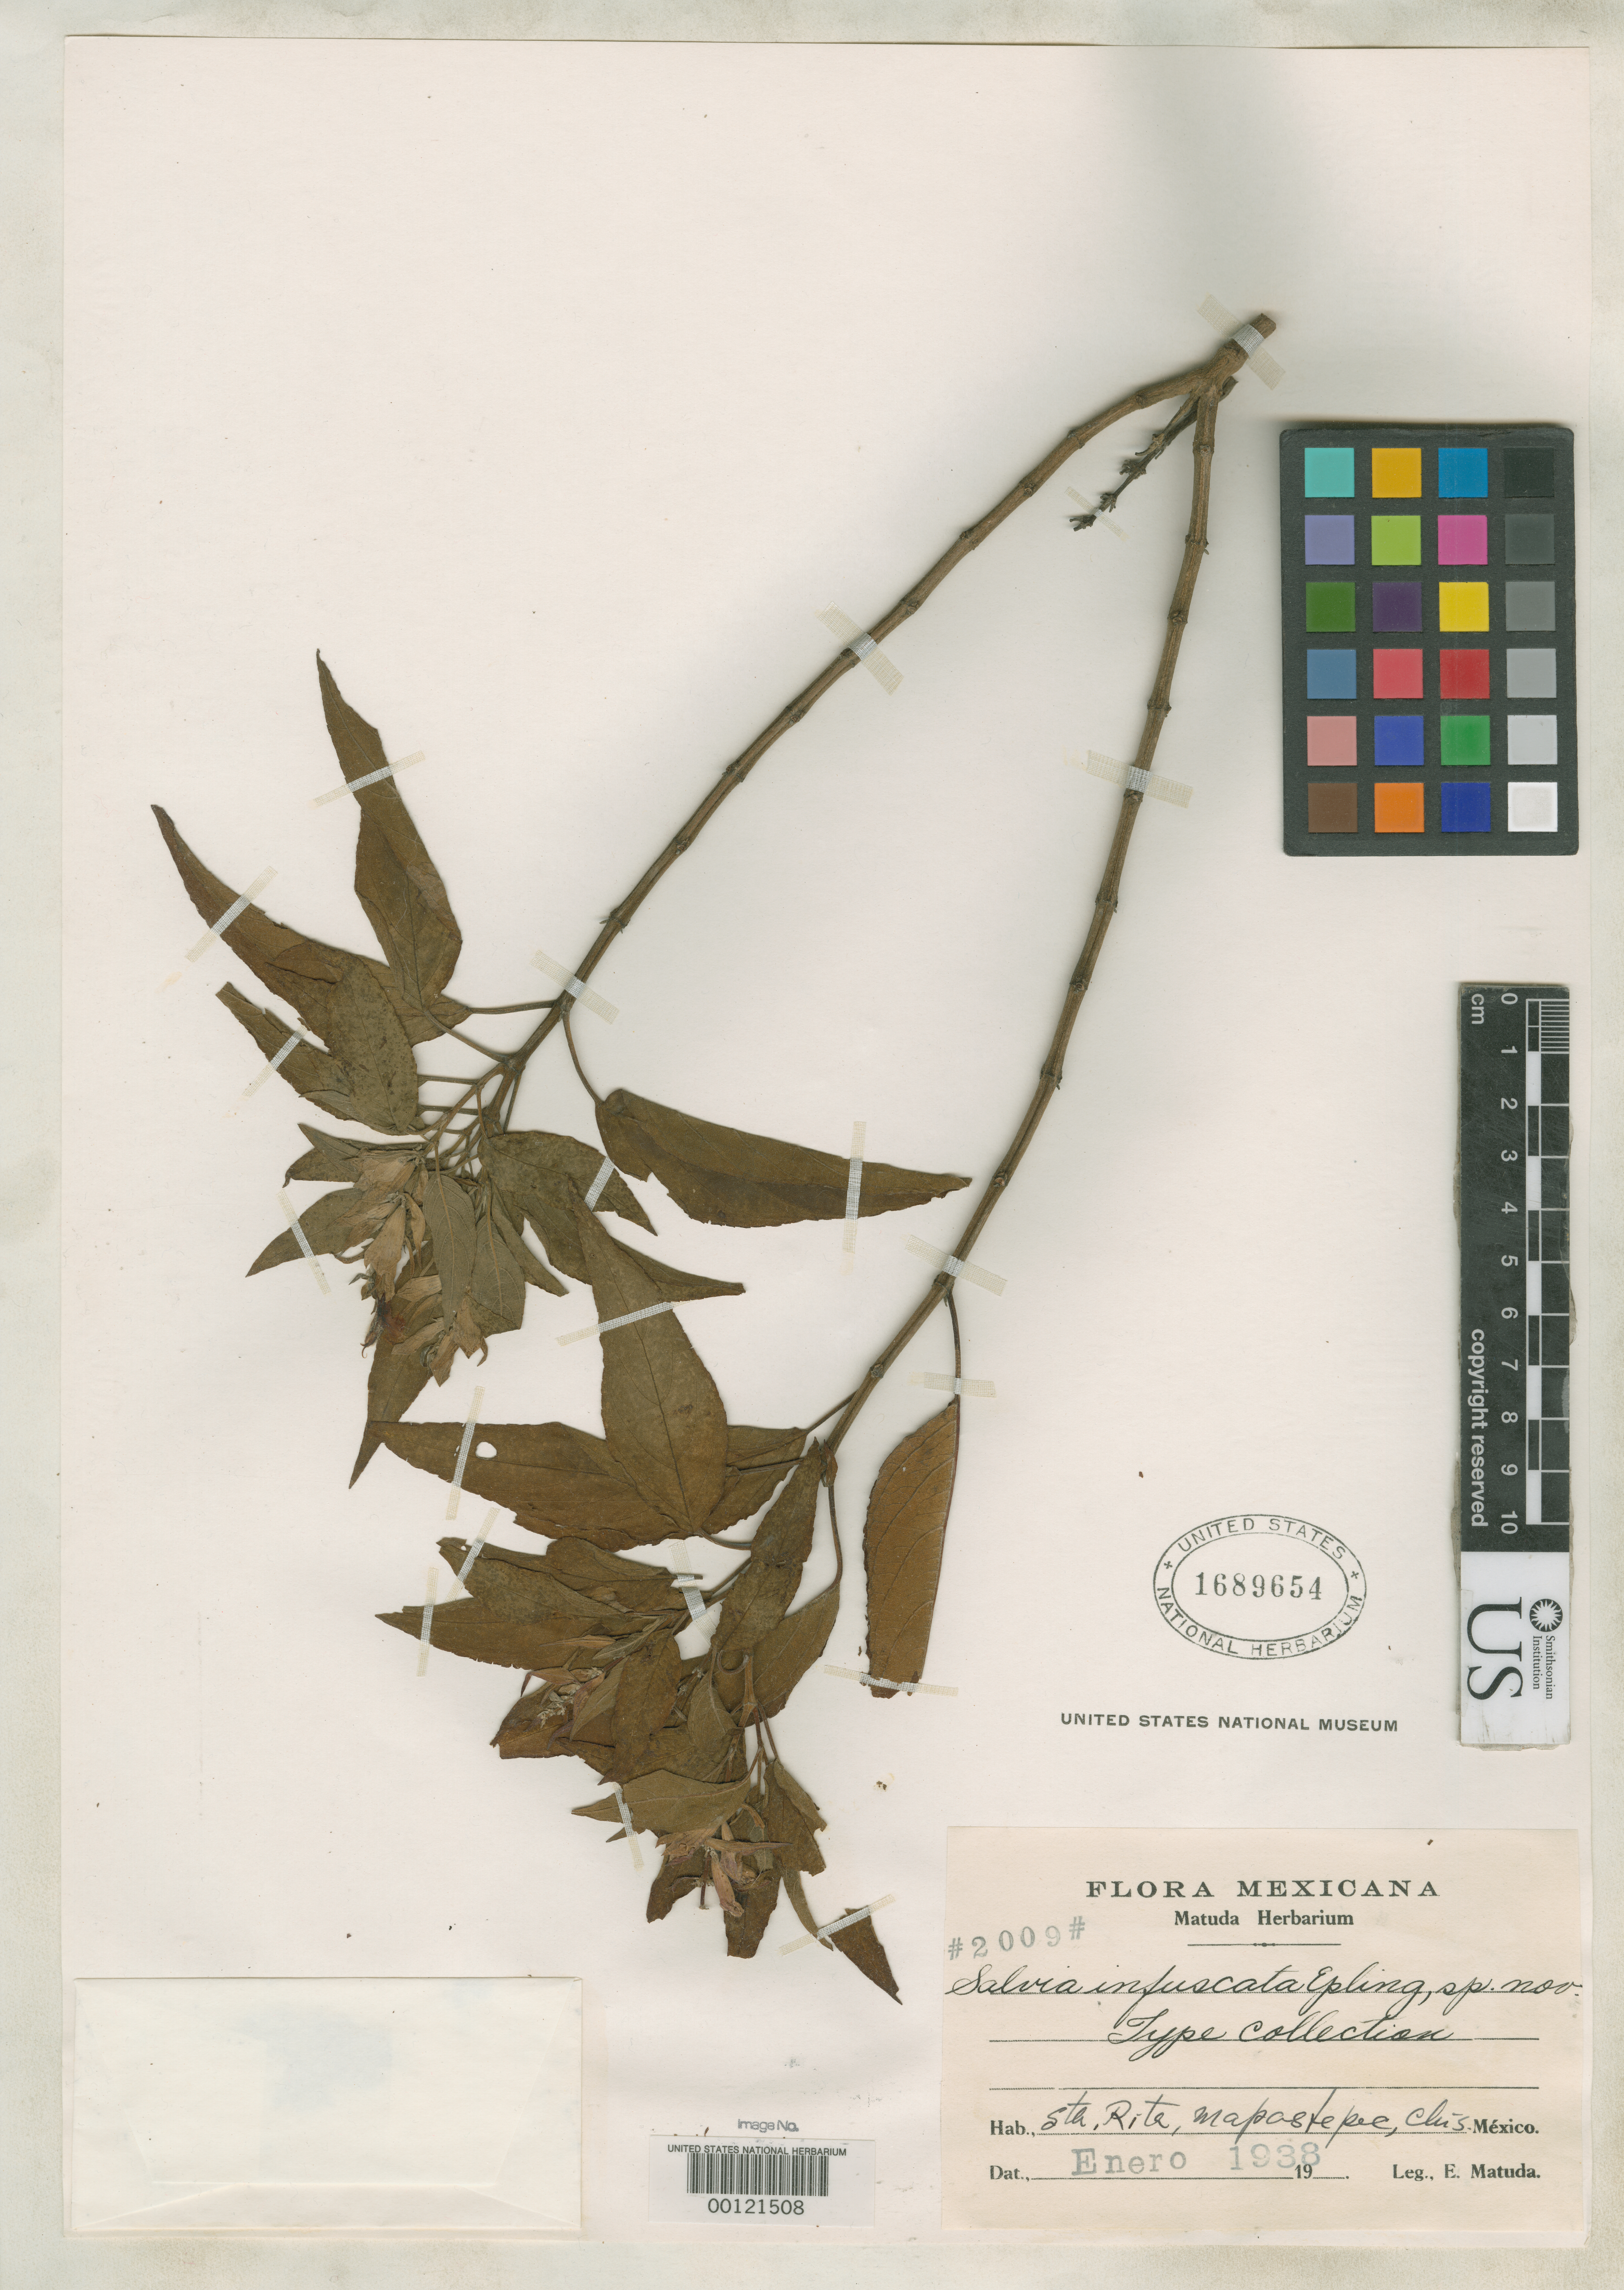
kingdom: Plantae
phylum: Tracheophyta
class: Magnoliopsida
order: Lamiales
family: Lamiaceae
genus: Salvia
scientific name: Salvia infuscata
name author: Epling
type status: Isotype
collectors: E. Matuda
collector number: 2009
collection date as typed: Jan 1938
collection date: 1938-01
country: Mexico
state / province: Chiapas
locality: Santa Rita, Mapastepec.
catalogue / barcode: US 1689654